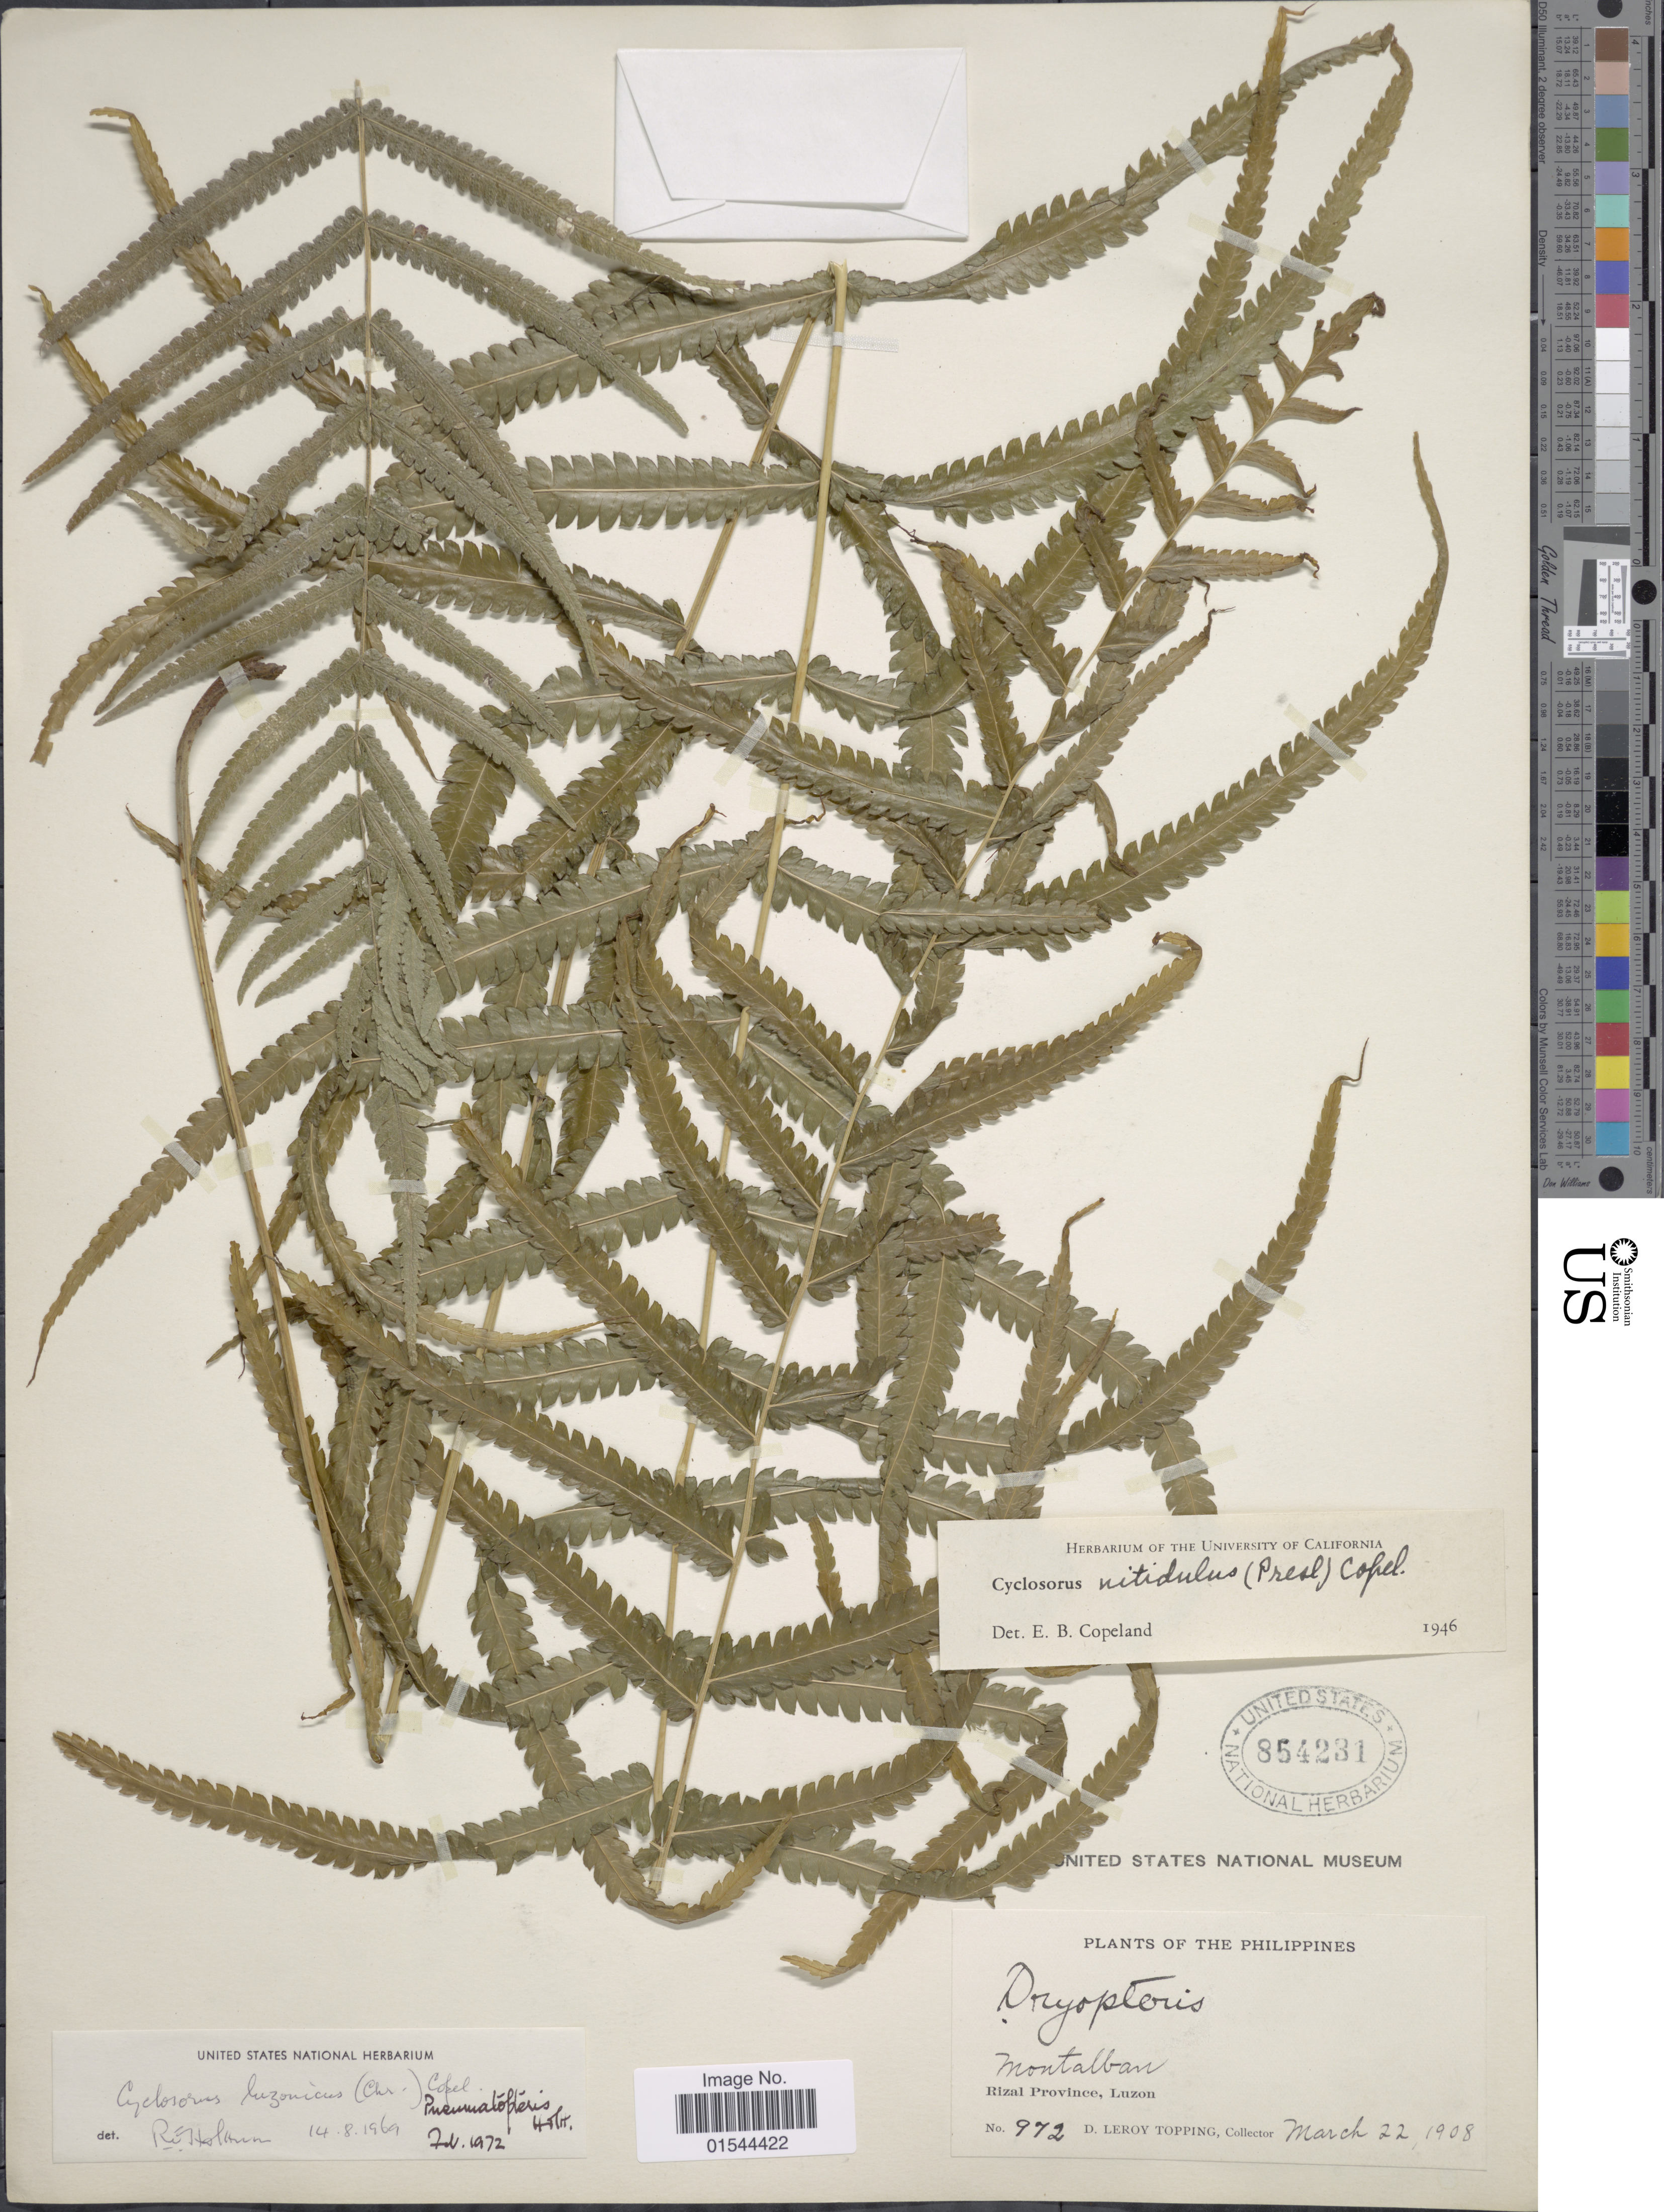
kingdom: Plantae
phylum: Tracheophyta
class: Polypodiopsida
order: Polypodiales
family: Thelypteridaceae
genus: Pneumatopteris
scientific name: Pneumatopteris laevis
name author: (Mett.) Holttum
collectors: D. L. Topping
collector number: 972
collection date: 1908-03-22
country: Philippines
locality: Montalban, Rizal Province, Luzon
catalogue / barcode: US 854231